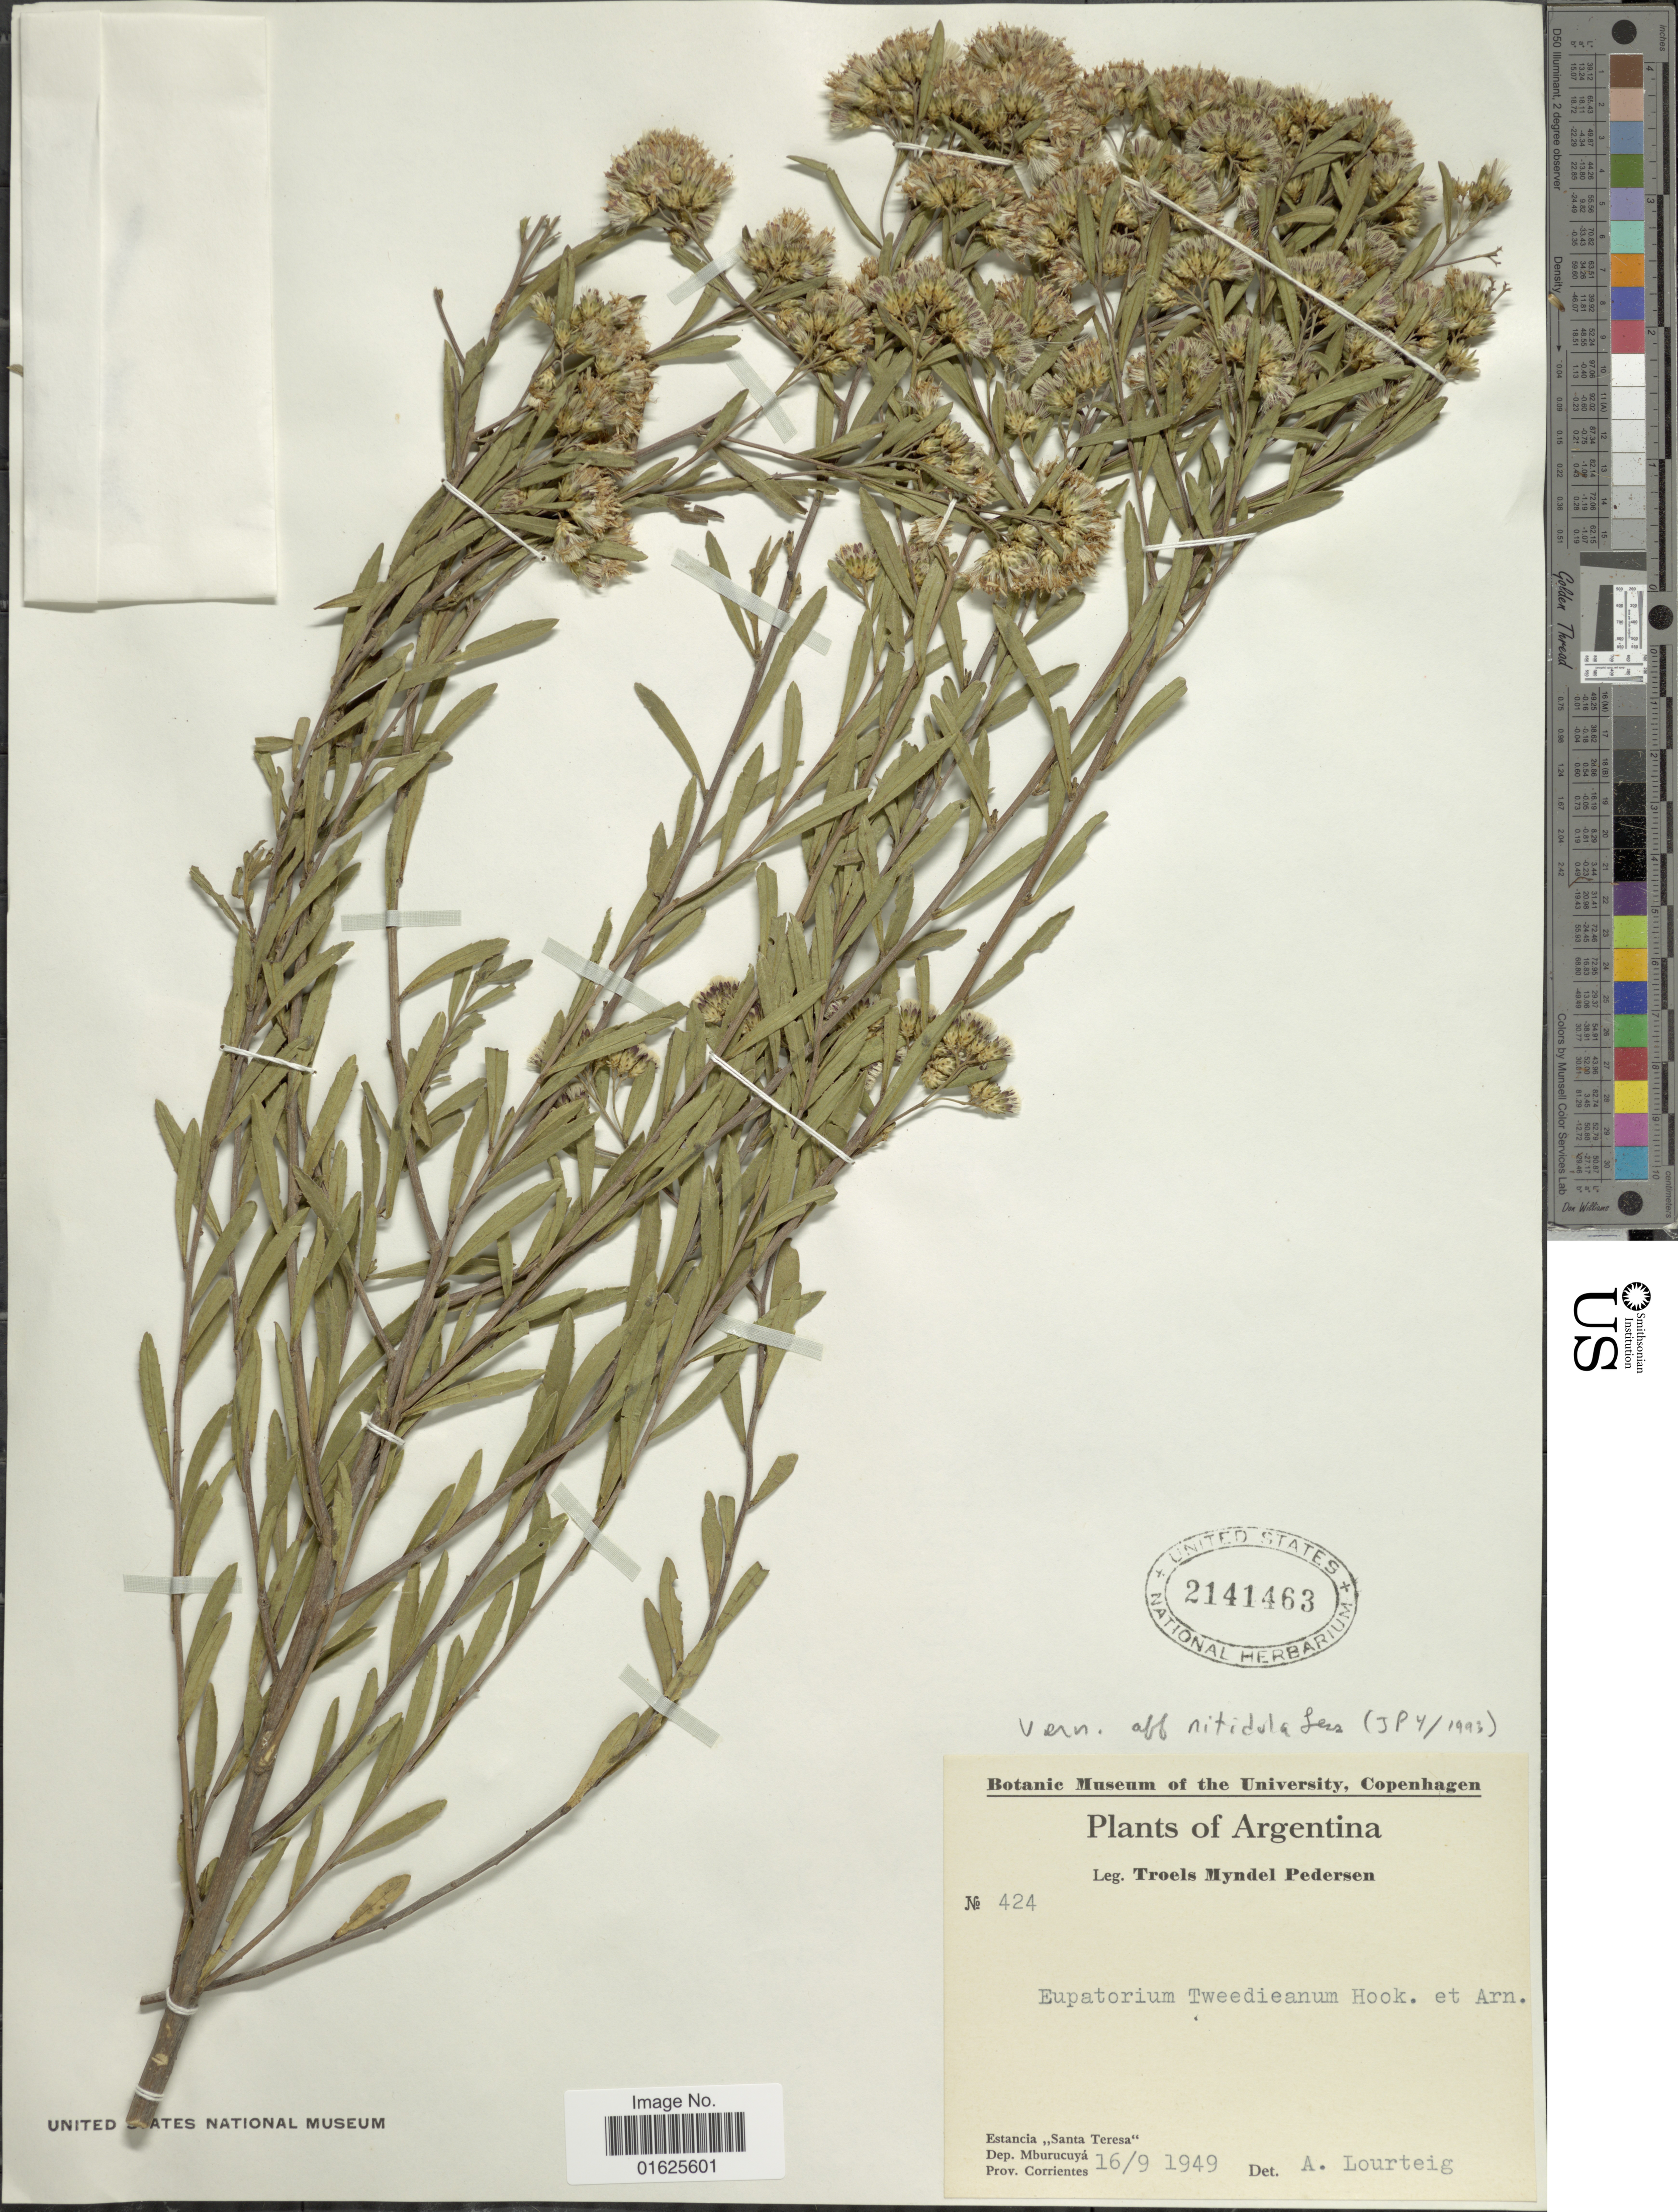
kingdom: Plantae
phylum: Tracheophyta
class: Magnoliopsida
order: Asterales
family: Asteraceae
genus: Vernonanthura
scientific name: Vernonanthura nitidula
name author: (Less.) H. Rob.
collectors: T. Pederson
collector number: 424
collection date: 1949-09-16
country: Argentina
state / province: Corrientes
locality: Estancia ,,Santa Teresa' Dep. Mburucuyá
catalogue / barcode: US 2141463